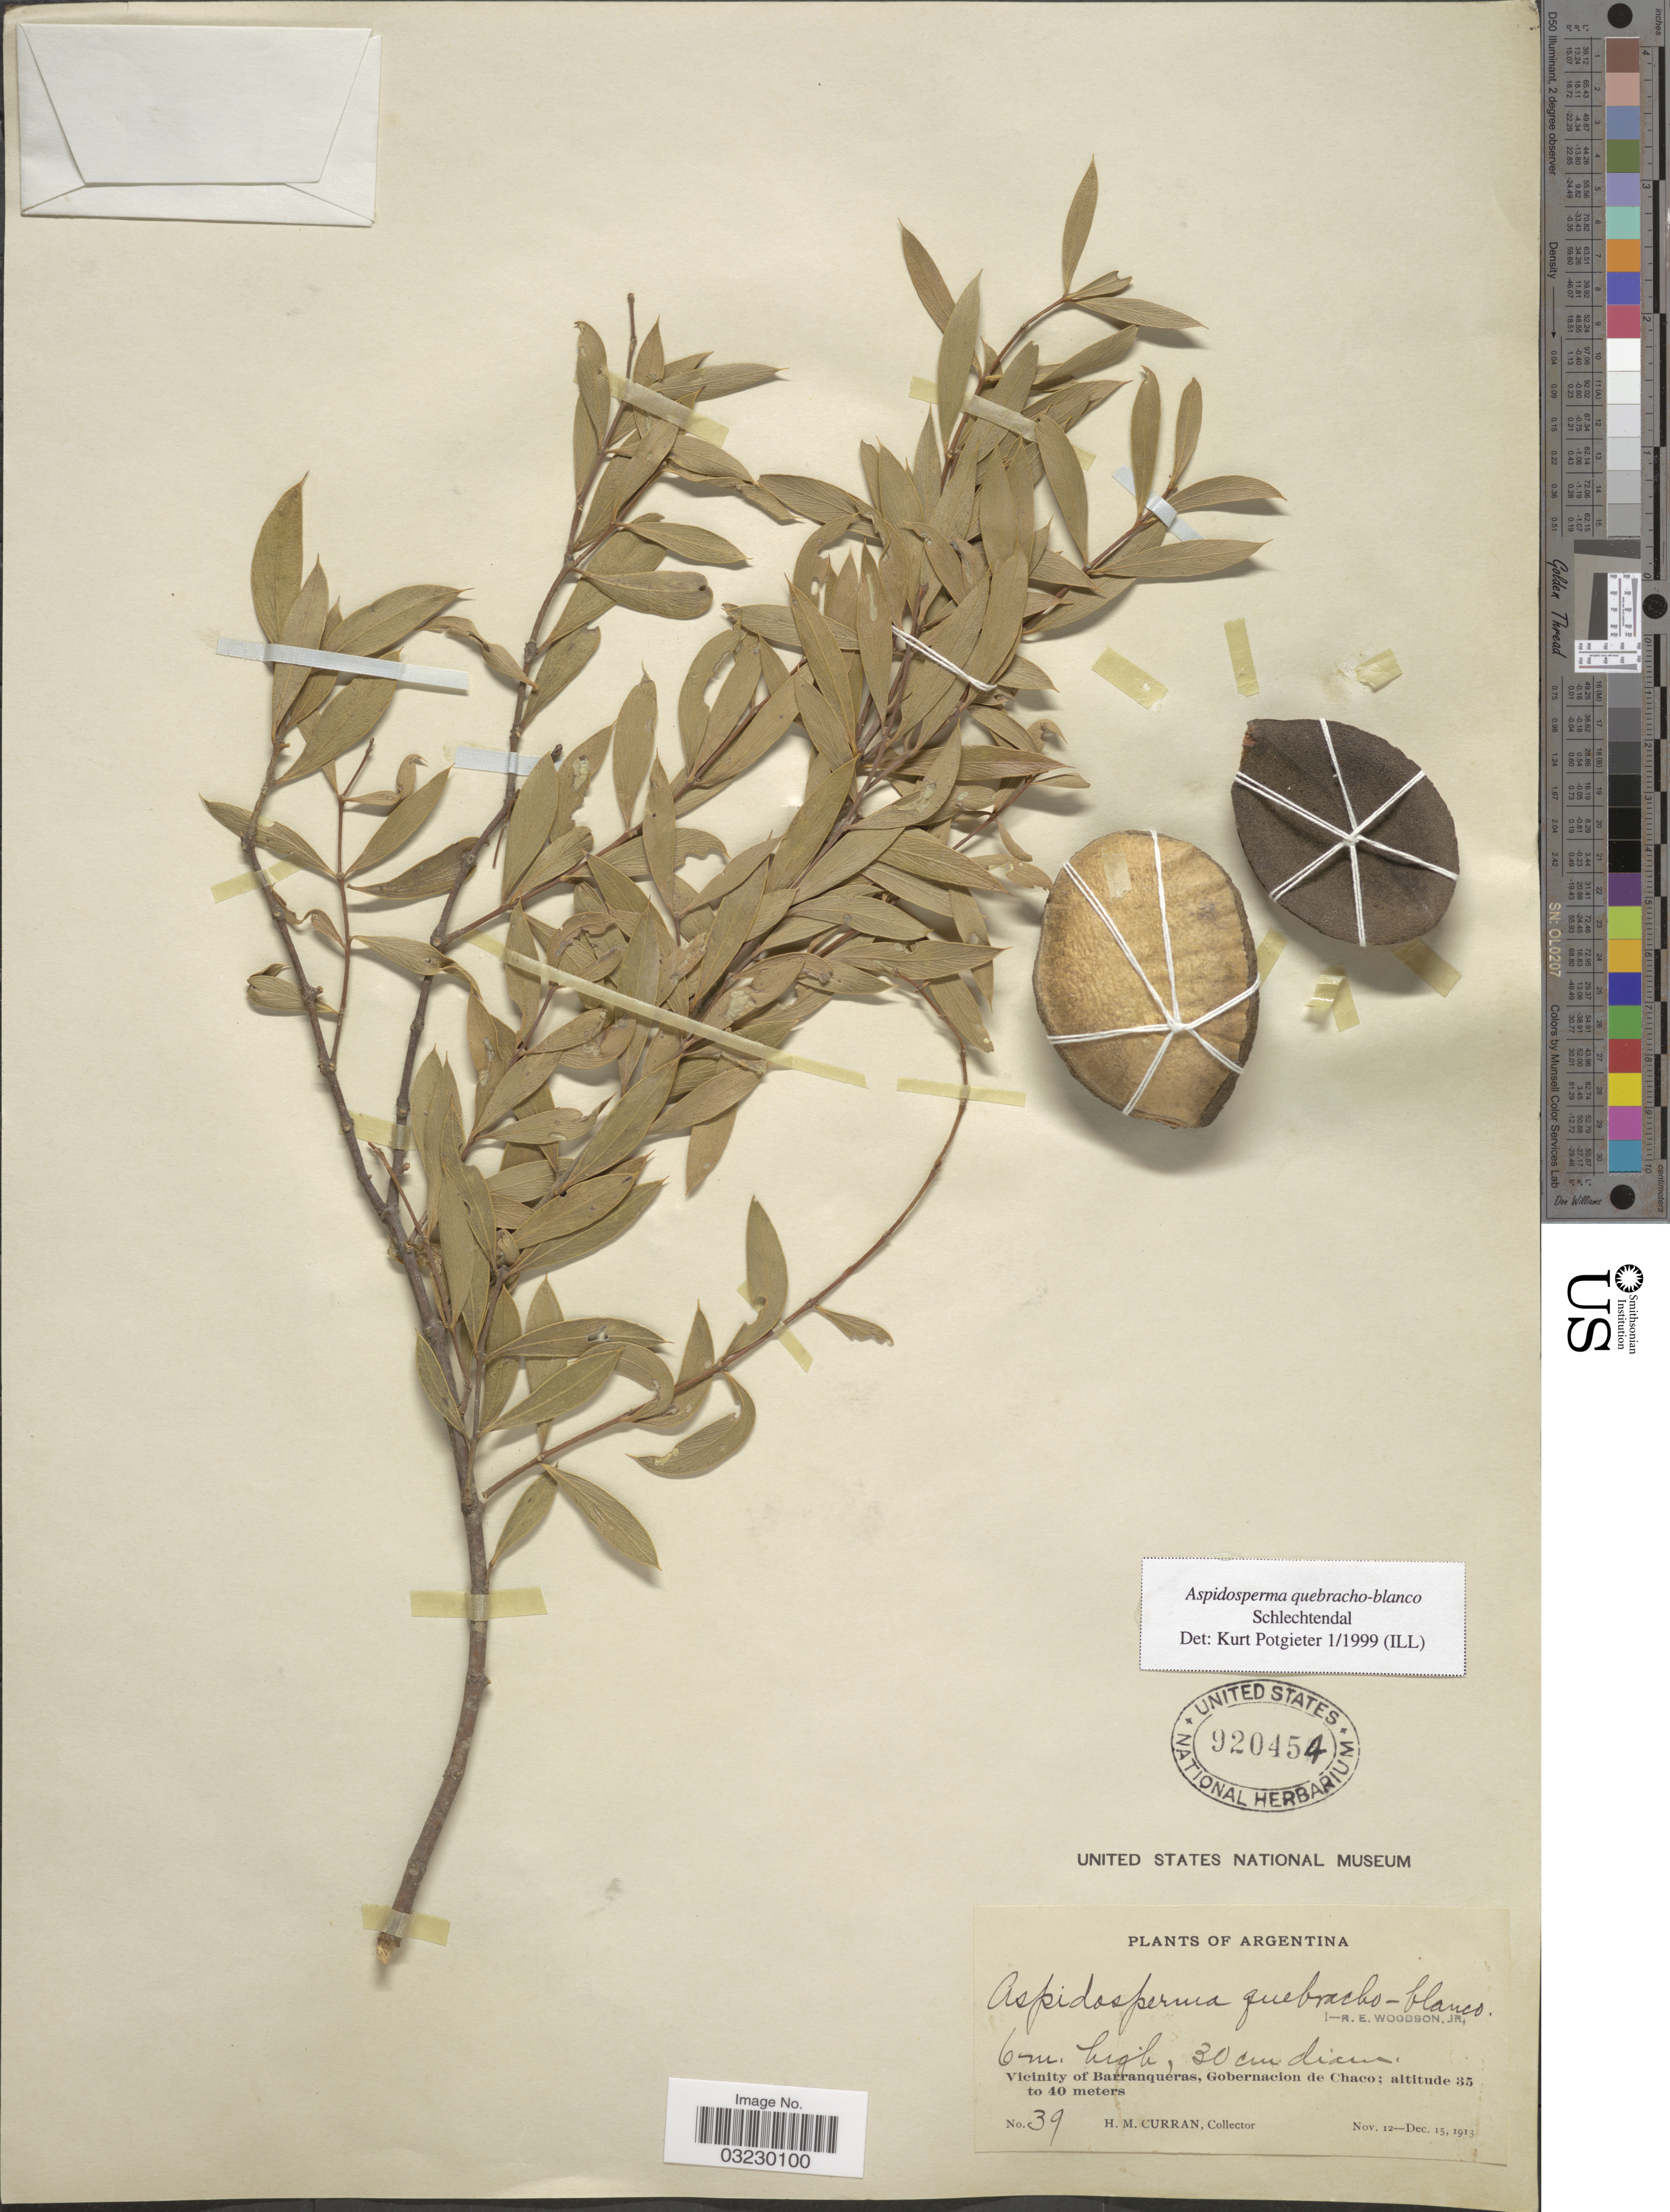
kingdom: Plantae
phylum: Tracheophyta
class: Magnoliopsida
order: Gentianales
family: Apocynaceae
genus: Aspidosperma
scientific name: Aspidosperma quebracho-blanco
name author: Schltdl.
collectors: H. M. Curran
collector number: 39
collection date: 1913-11-12/1913-12-15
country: Argentina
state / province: Chaco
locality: Vicinity of Barranqueras, Gobernacion de Chaco.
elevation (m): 35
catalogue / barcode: US 920454